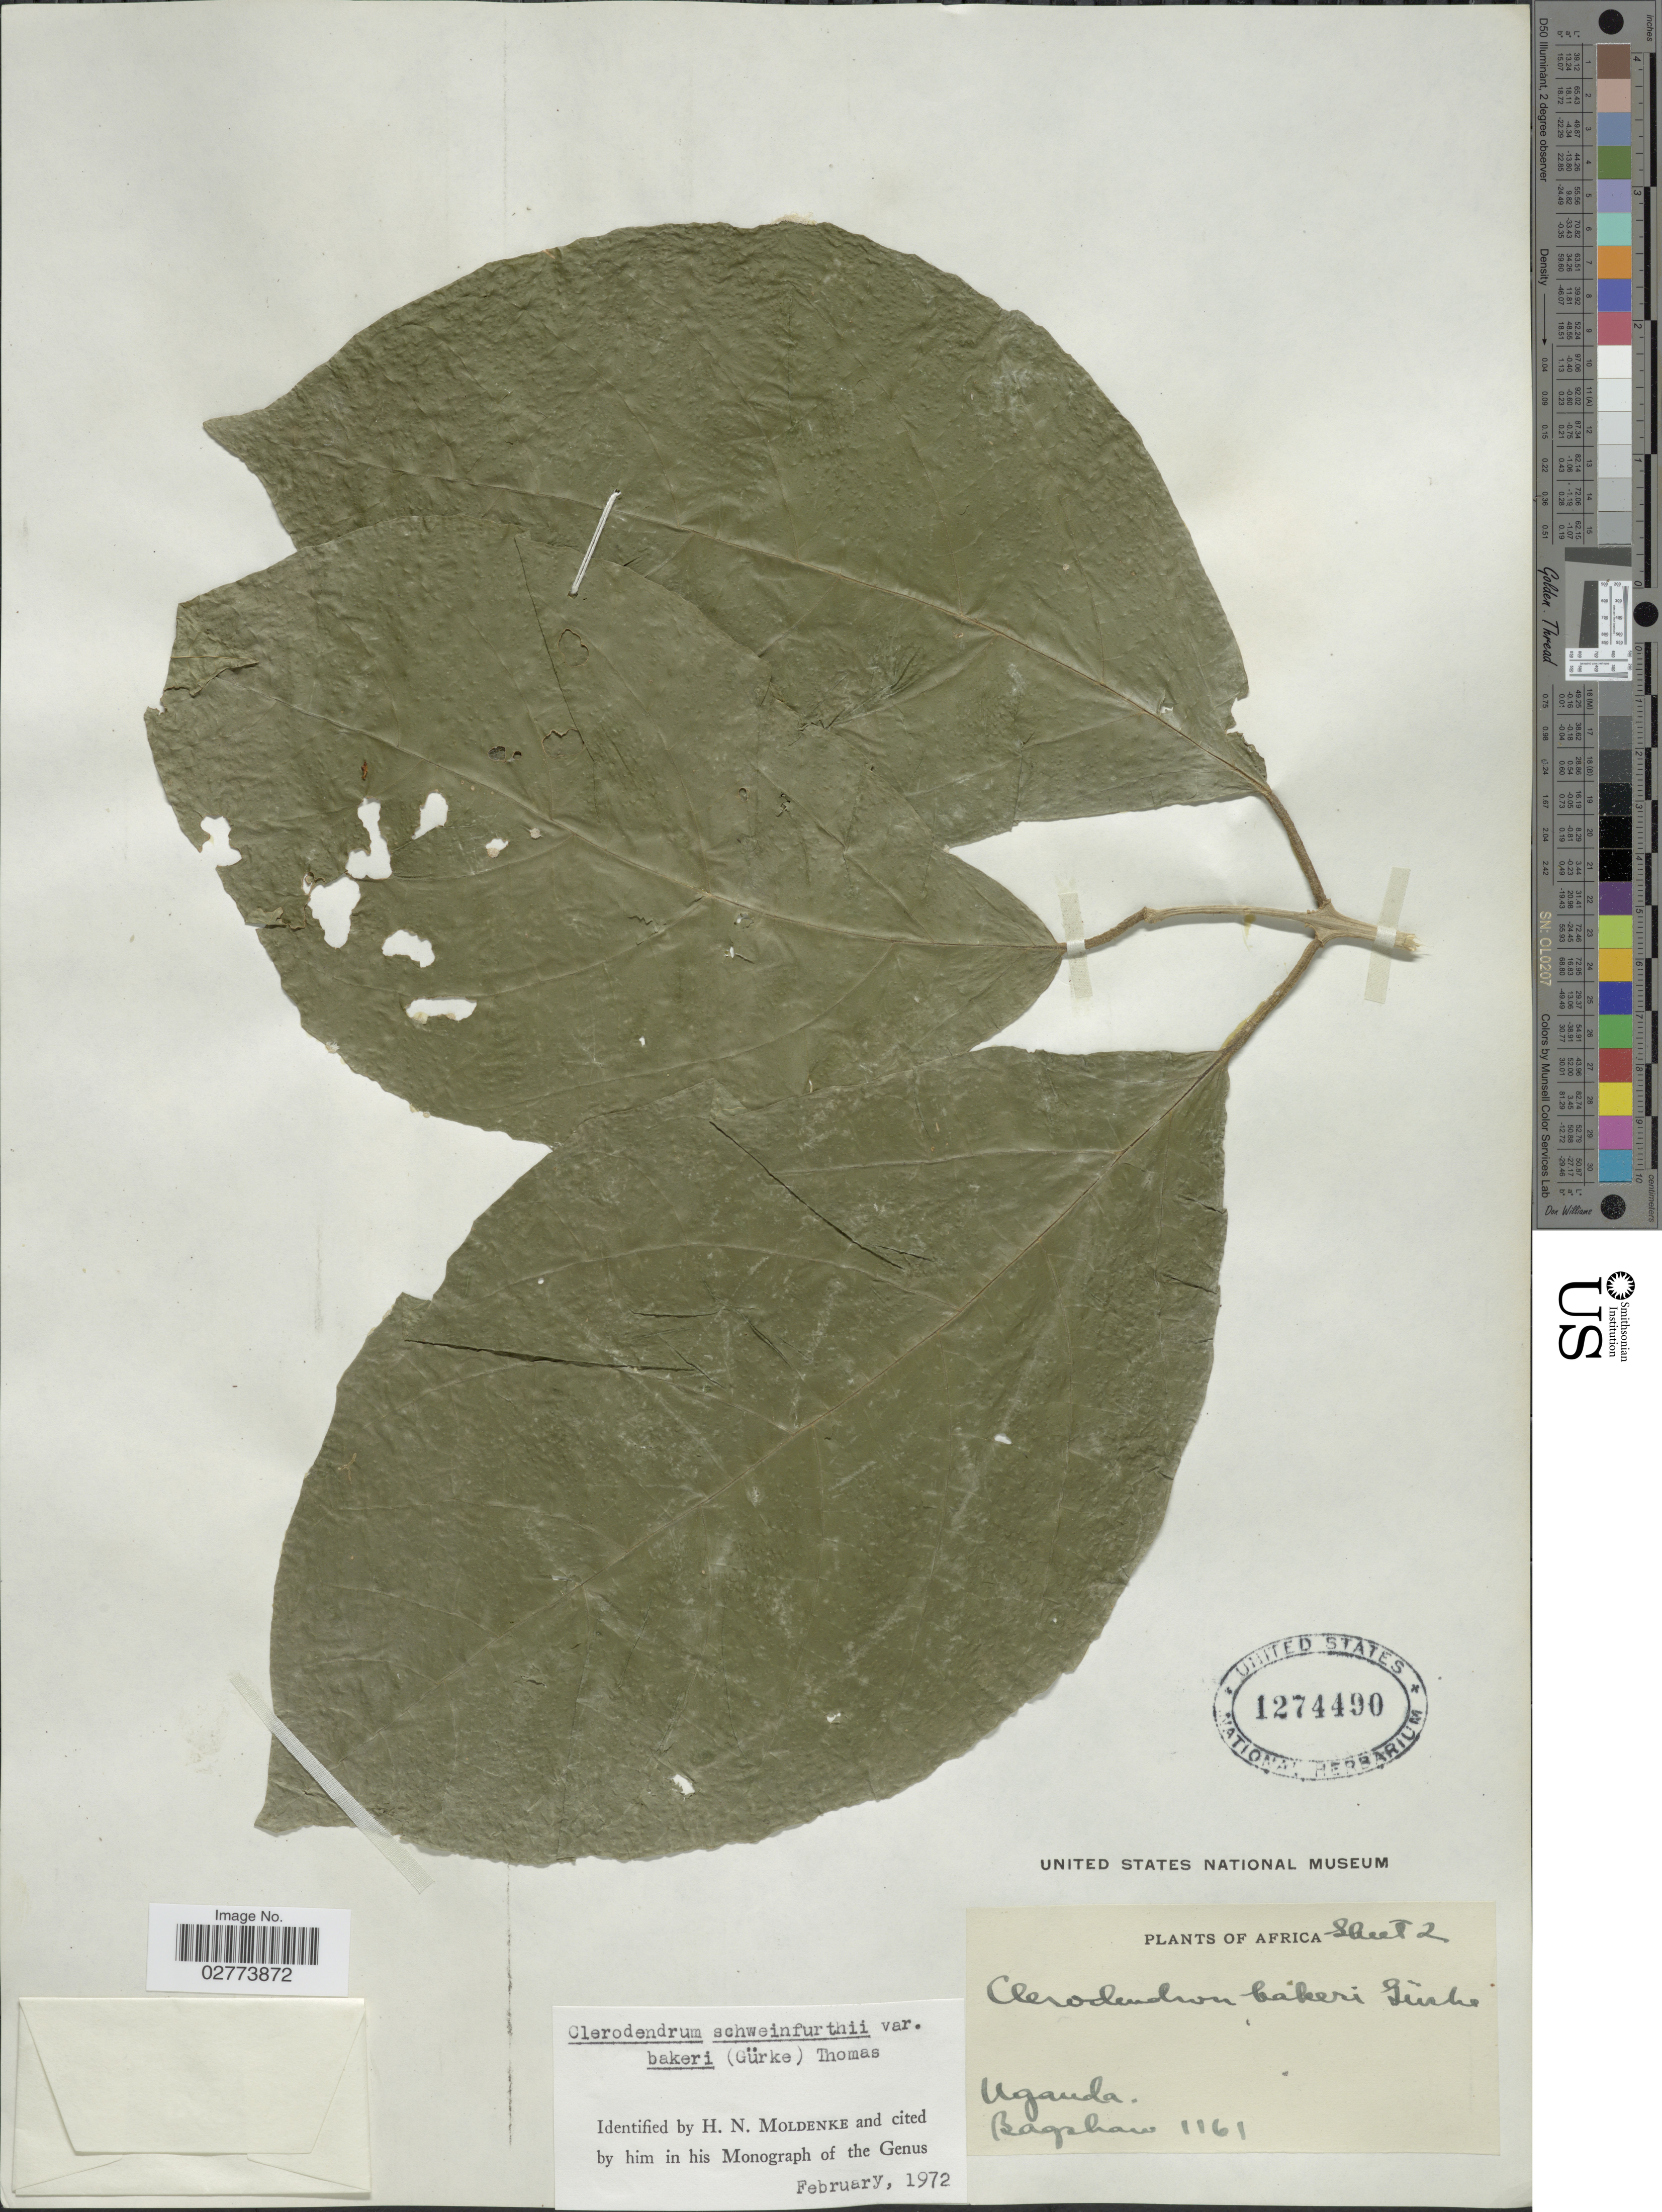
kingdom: Plantae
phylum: Tracheophyta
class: Magnoliopsida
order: Lamiales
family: Lamiaceae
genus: Clerodendrum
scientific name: Clerodendrum schweinfurthii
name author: Gürke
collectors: Baphane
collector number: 1161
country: Uganda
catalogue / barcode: US 1274490